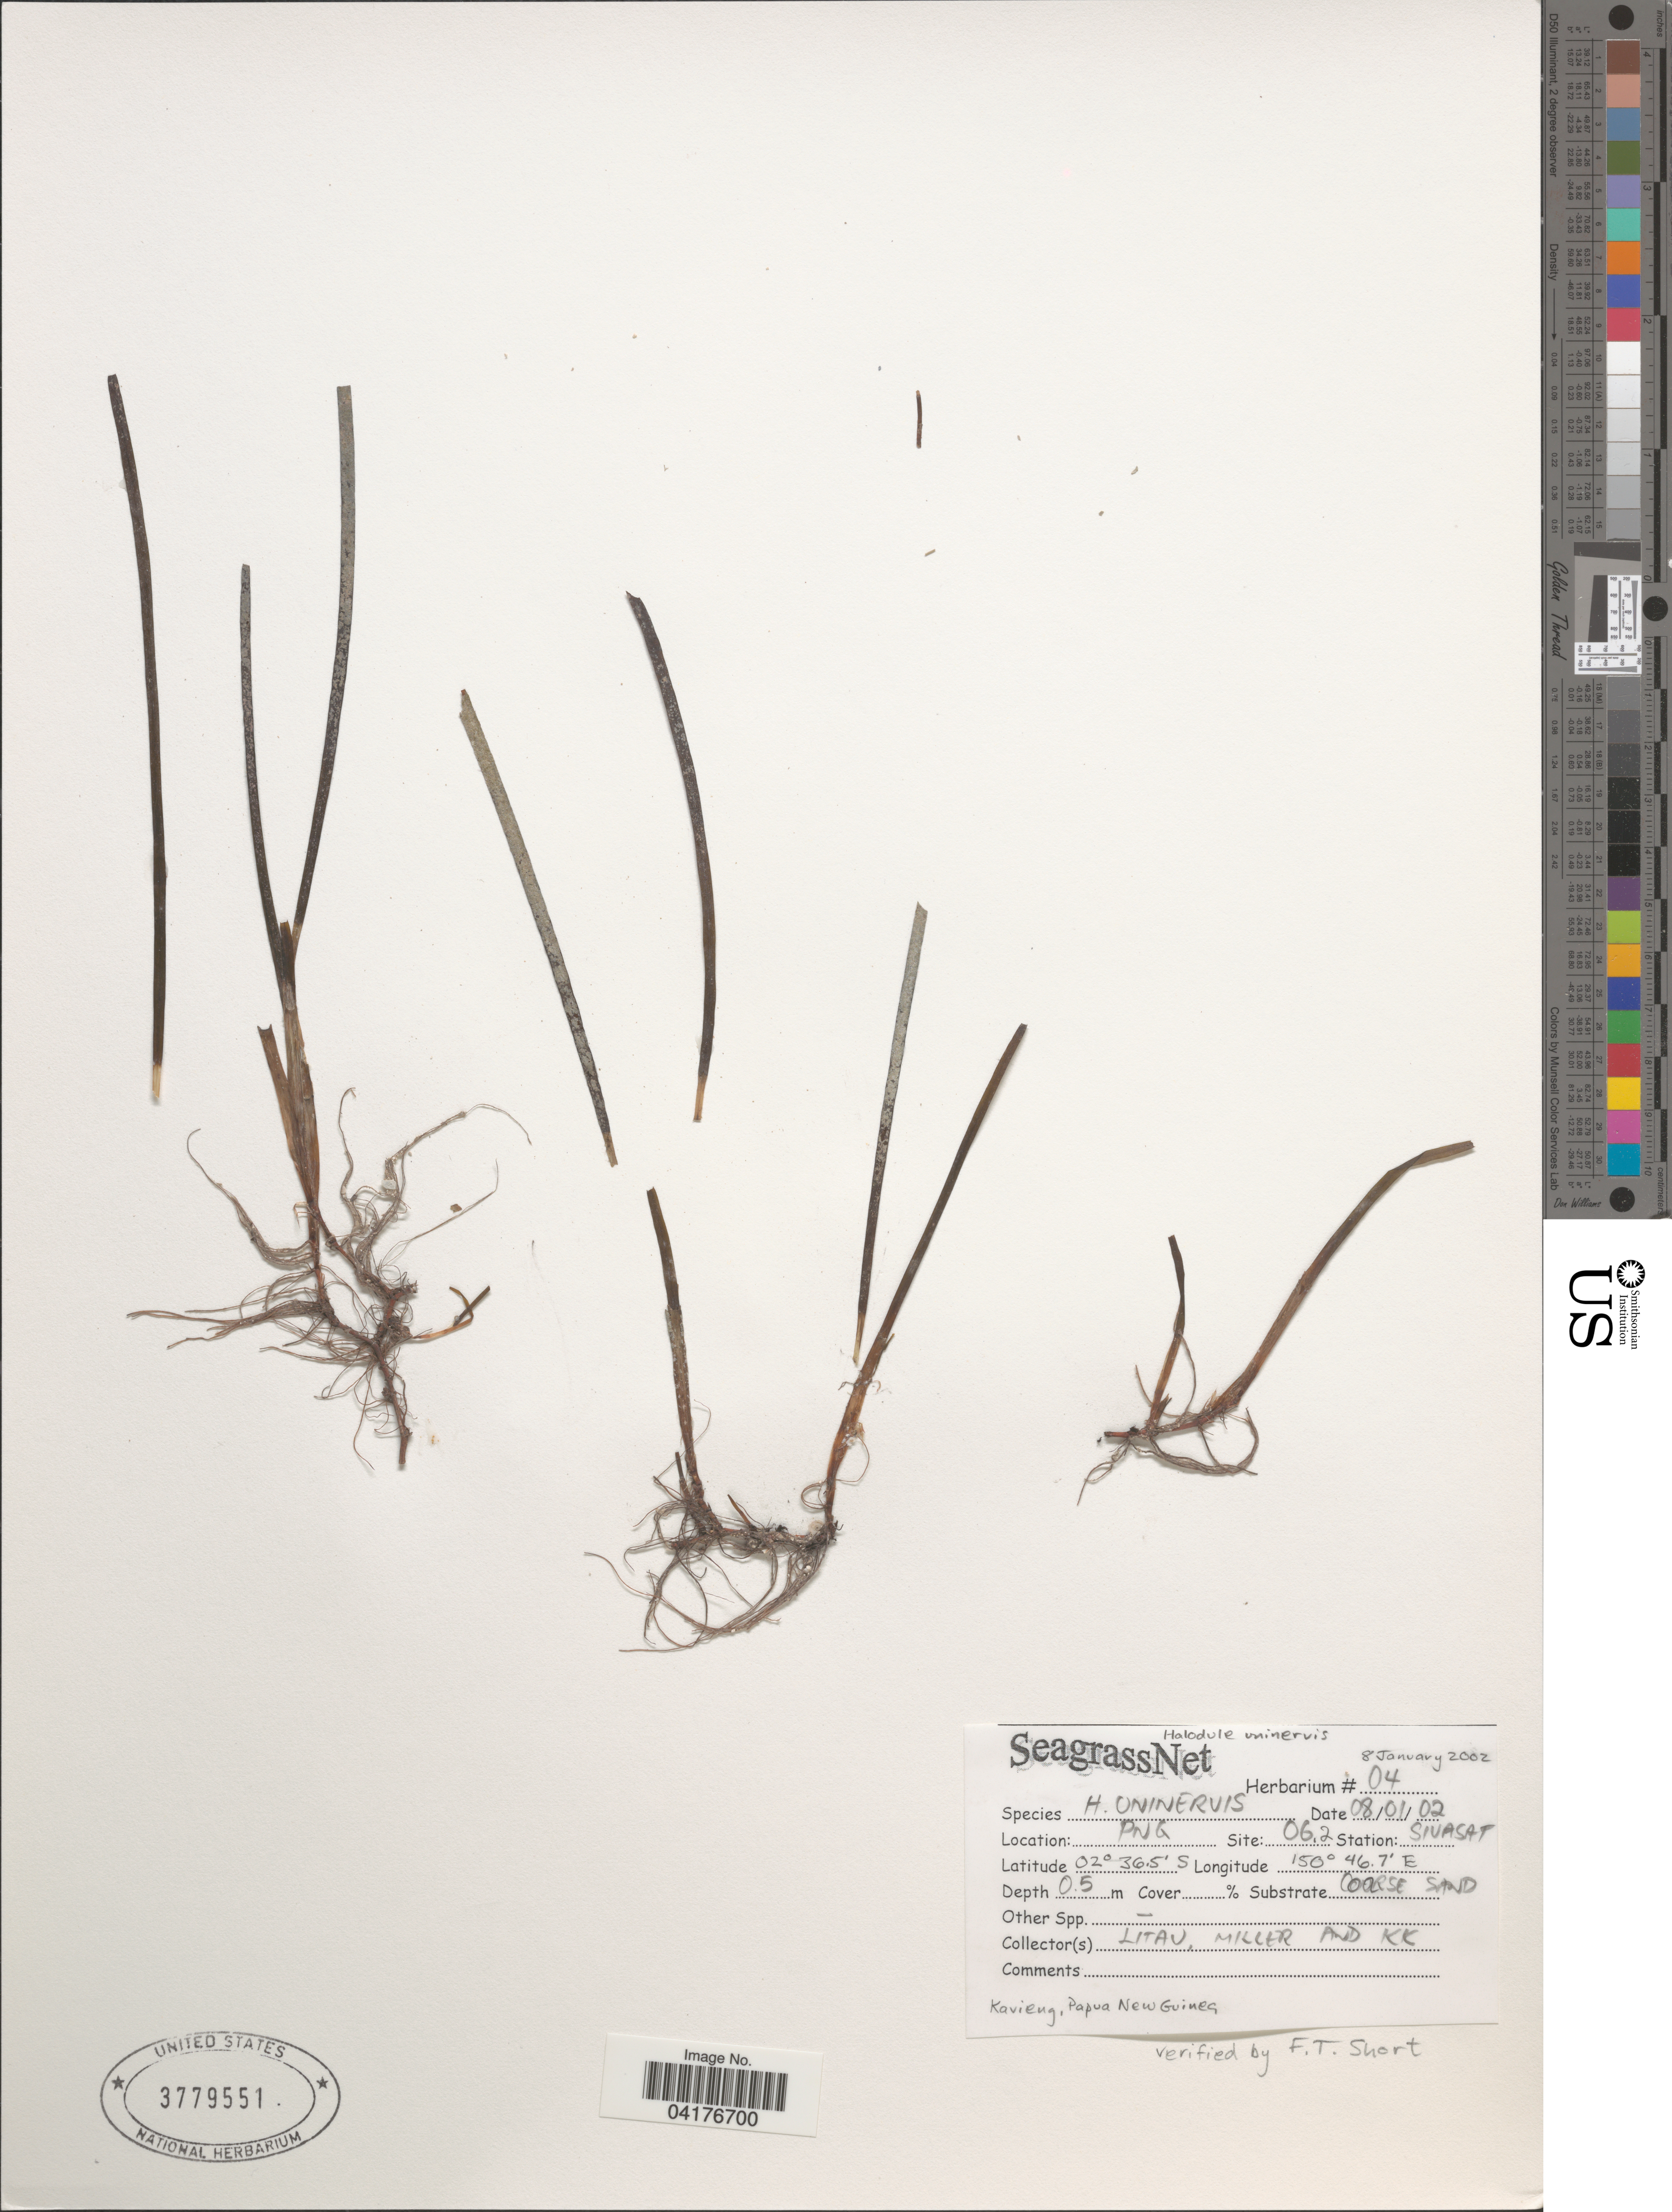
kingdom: Plantae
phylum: Tracheophyta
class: Liliopsida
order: Alismatales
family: Cymodoceaceae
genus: Halodule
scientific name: Halodule uninervis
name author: (Forssk.) Asch.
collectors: Litau, -- Miller & K. K.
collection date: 2002-01-08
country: Papua New Guinea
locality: Site: 06.2. Station: Sivasat. Kavieng.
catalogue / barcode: US 3779551